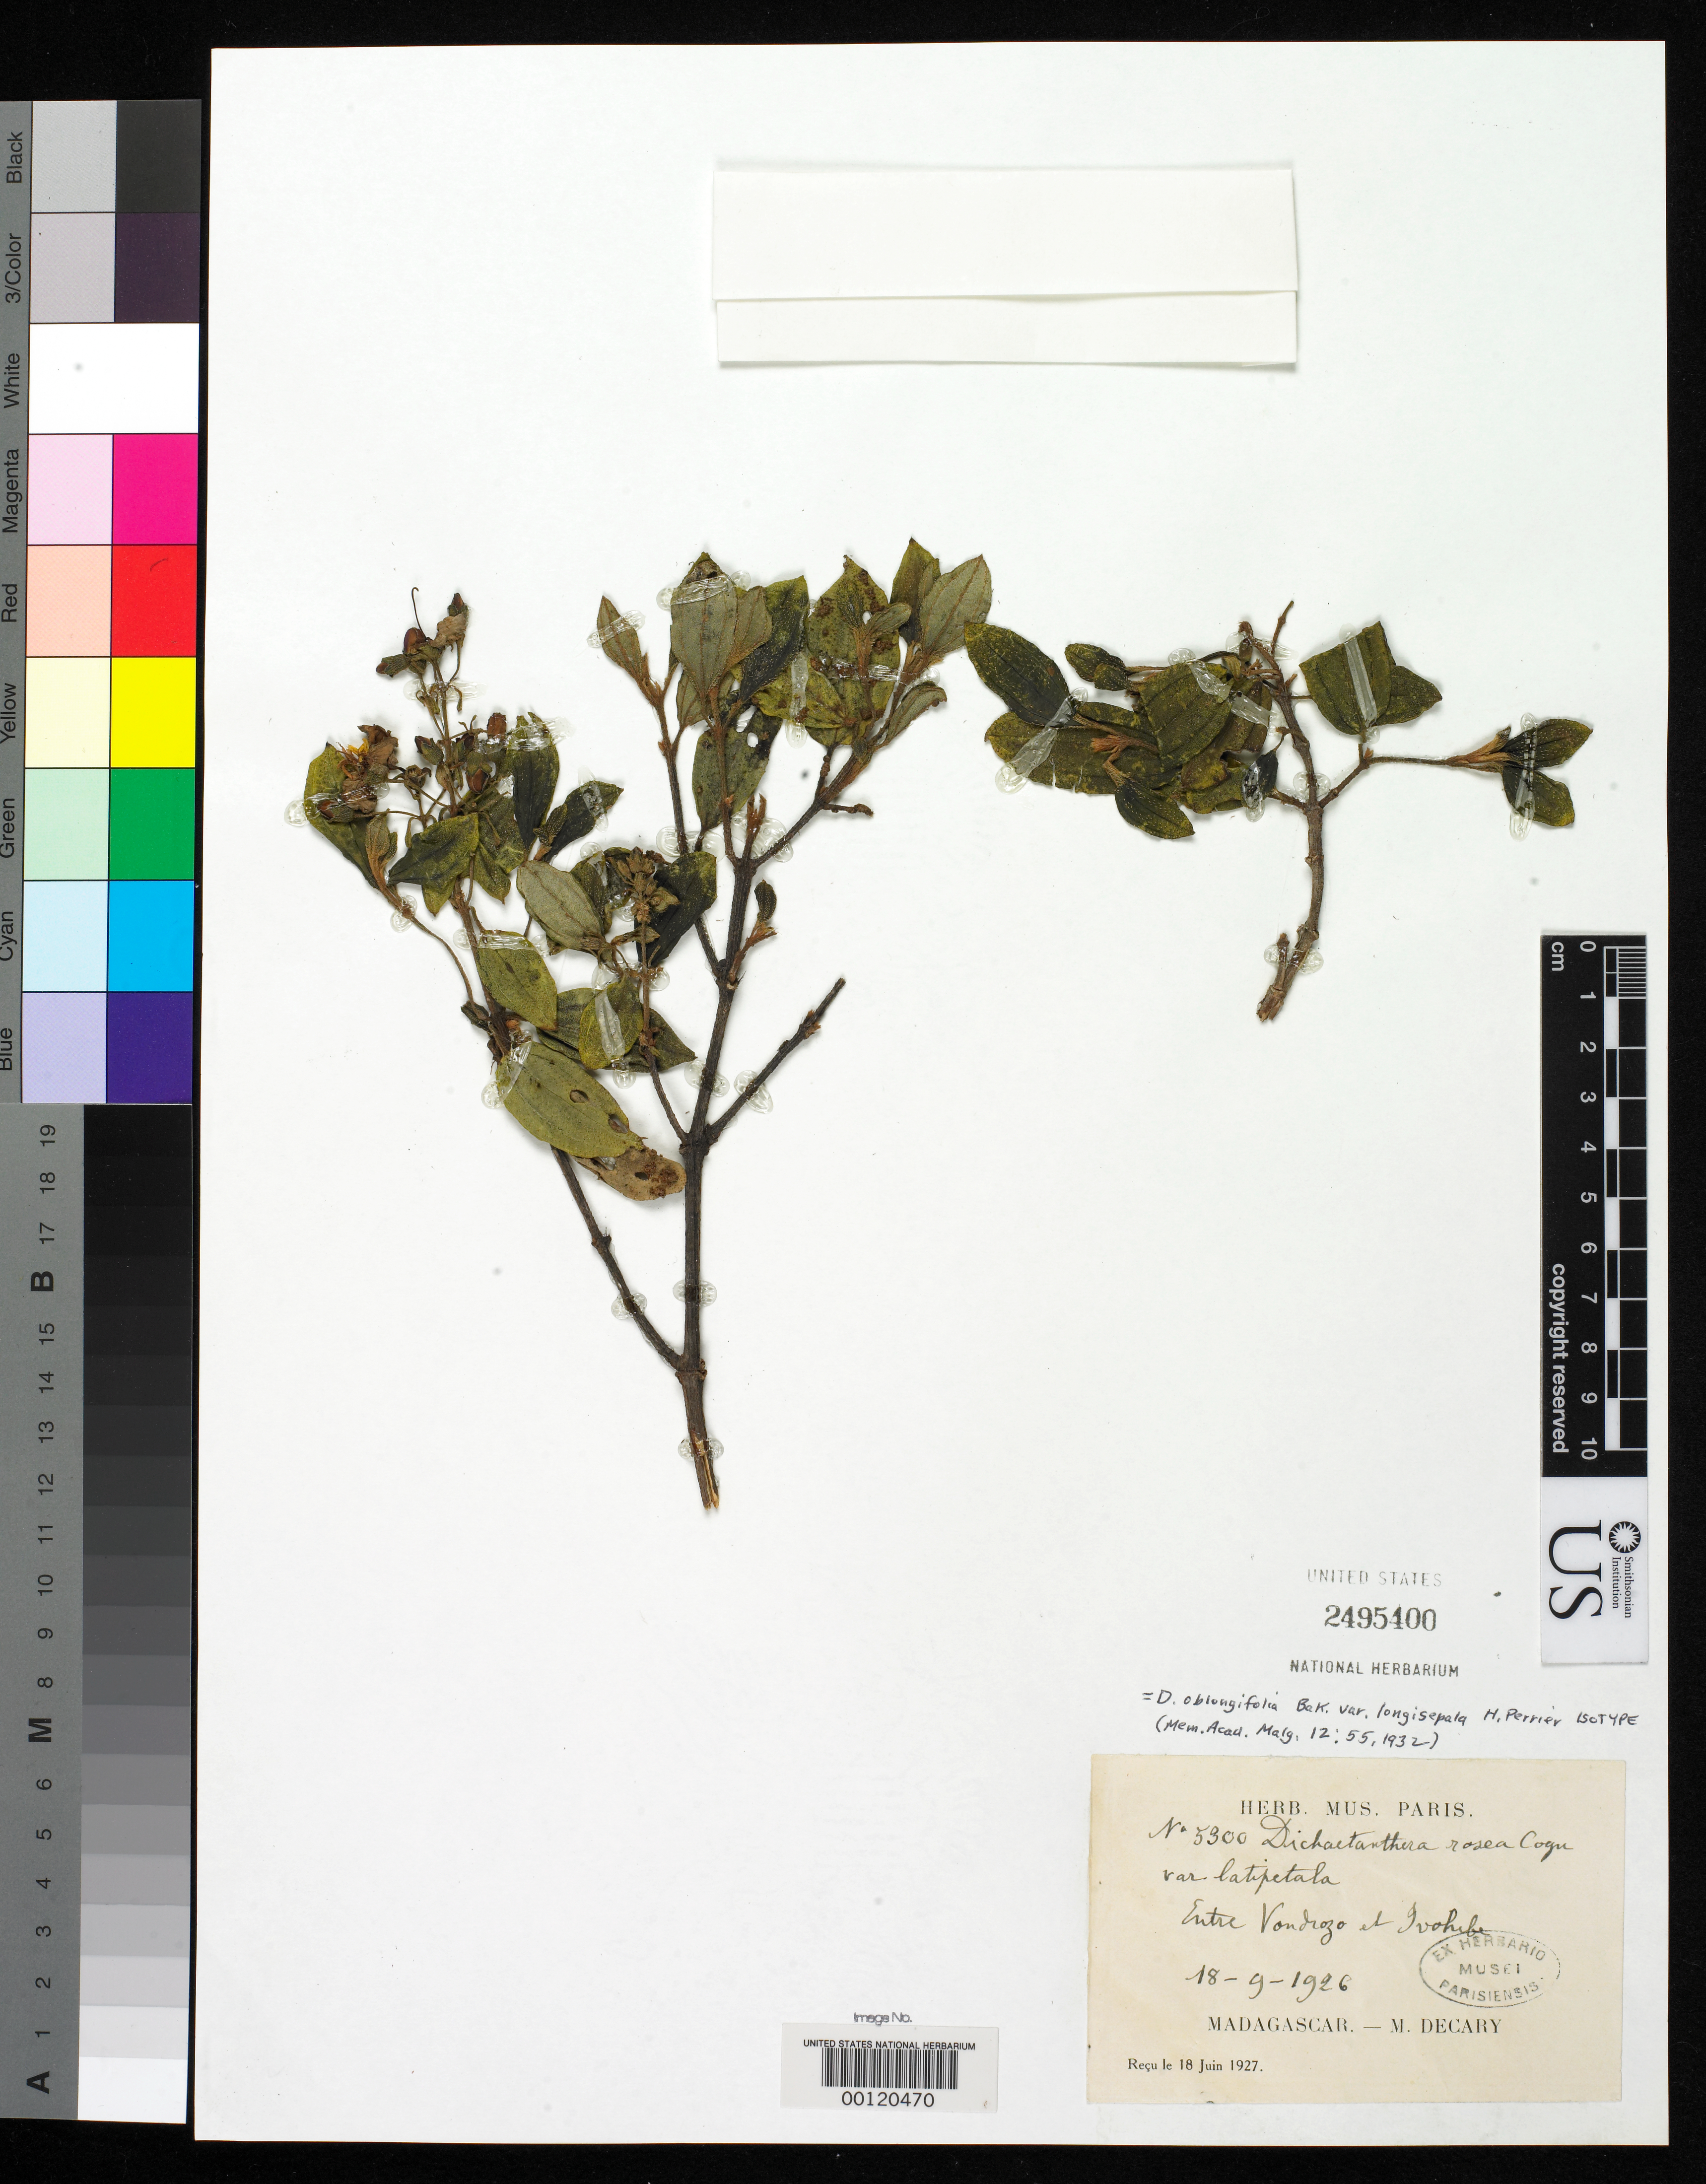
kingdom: Plantae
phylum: Tracheophyta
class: Magnoliopsida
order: Myrtales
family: Melastomataceae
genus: Dichaetanthera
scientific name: Dichaetanthera oblongifolia var. longisepala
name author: H. Perrier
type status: Isotype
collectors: R. Decary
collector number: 5300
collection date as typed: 18 Sep 1926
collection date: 1926-09-18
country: Madagascar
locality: Between Vondrozo and Ivohibe.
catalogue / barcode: US 2495400